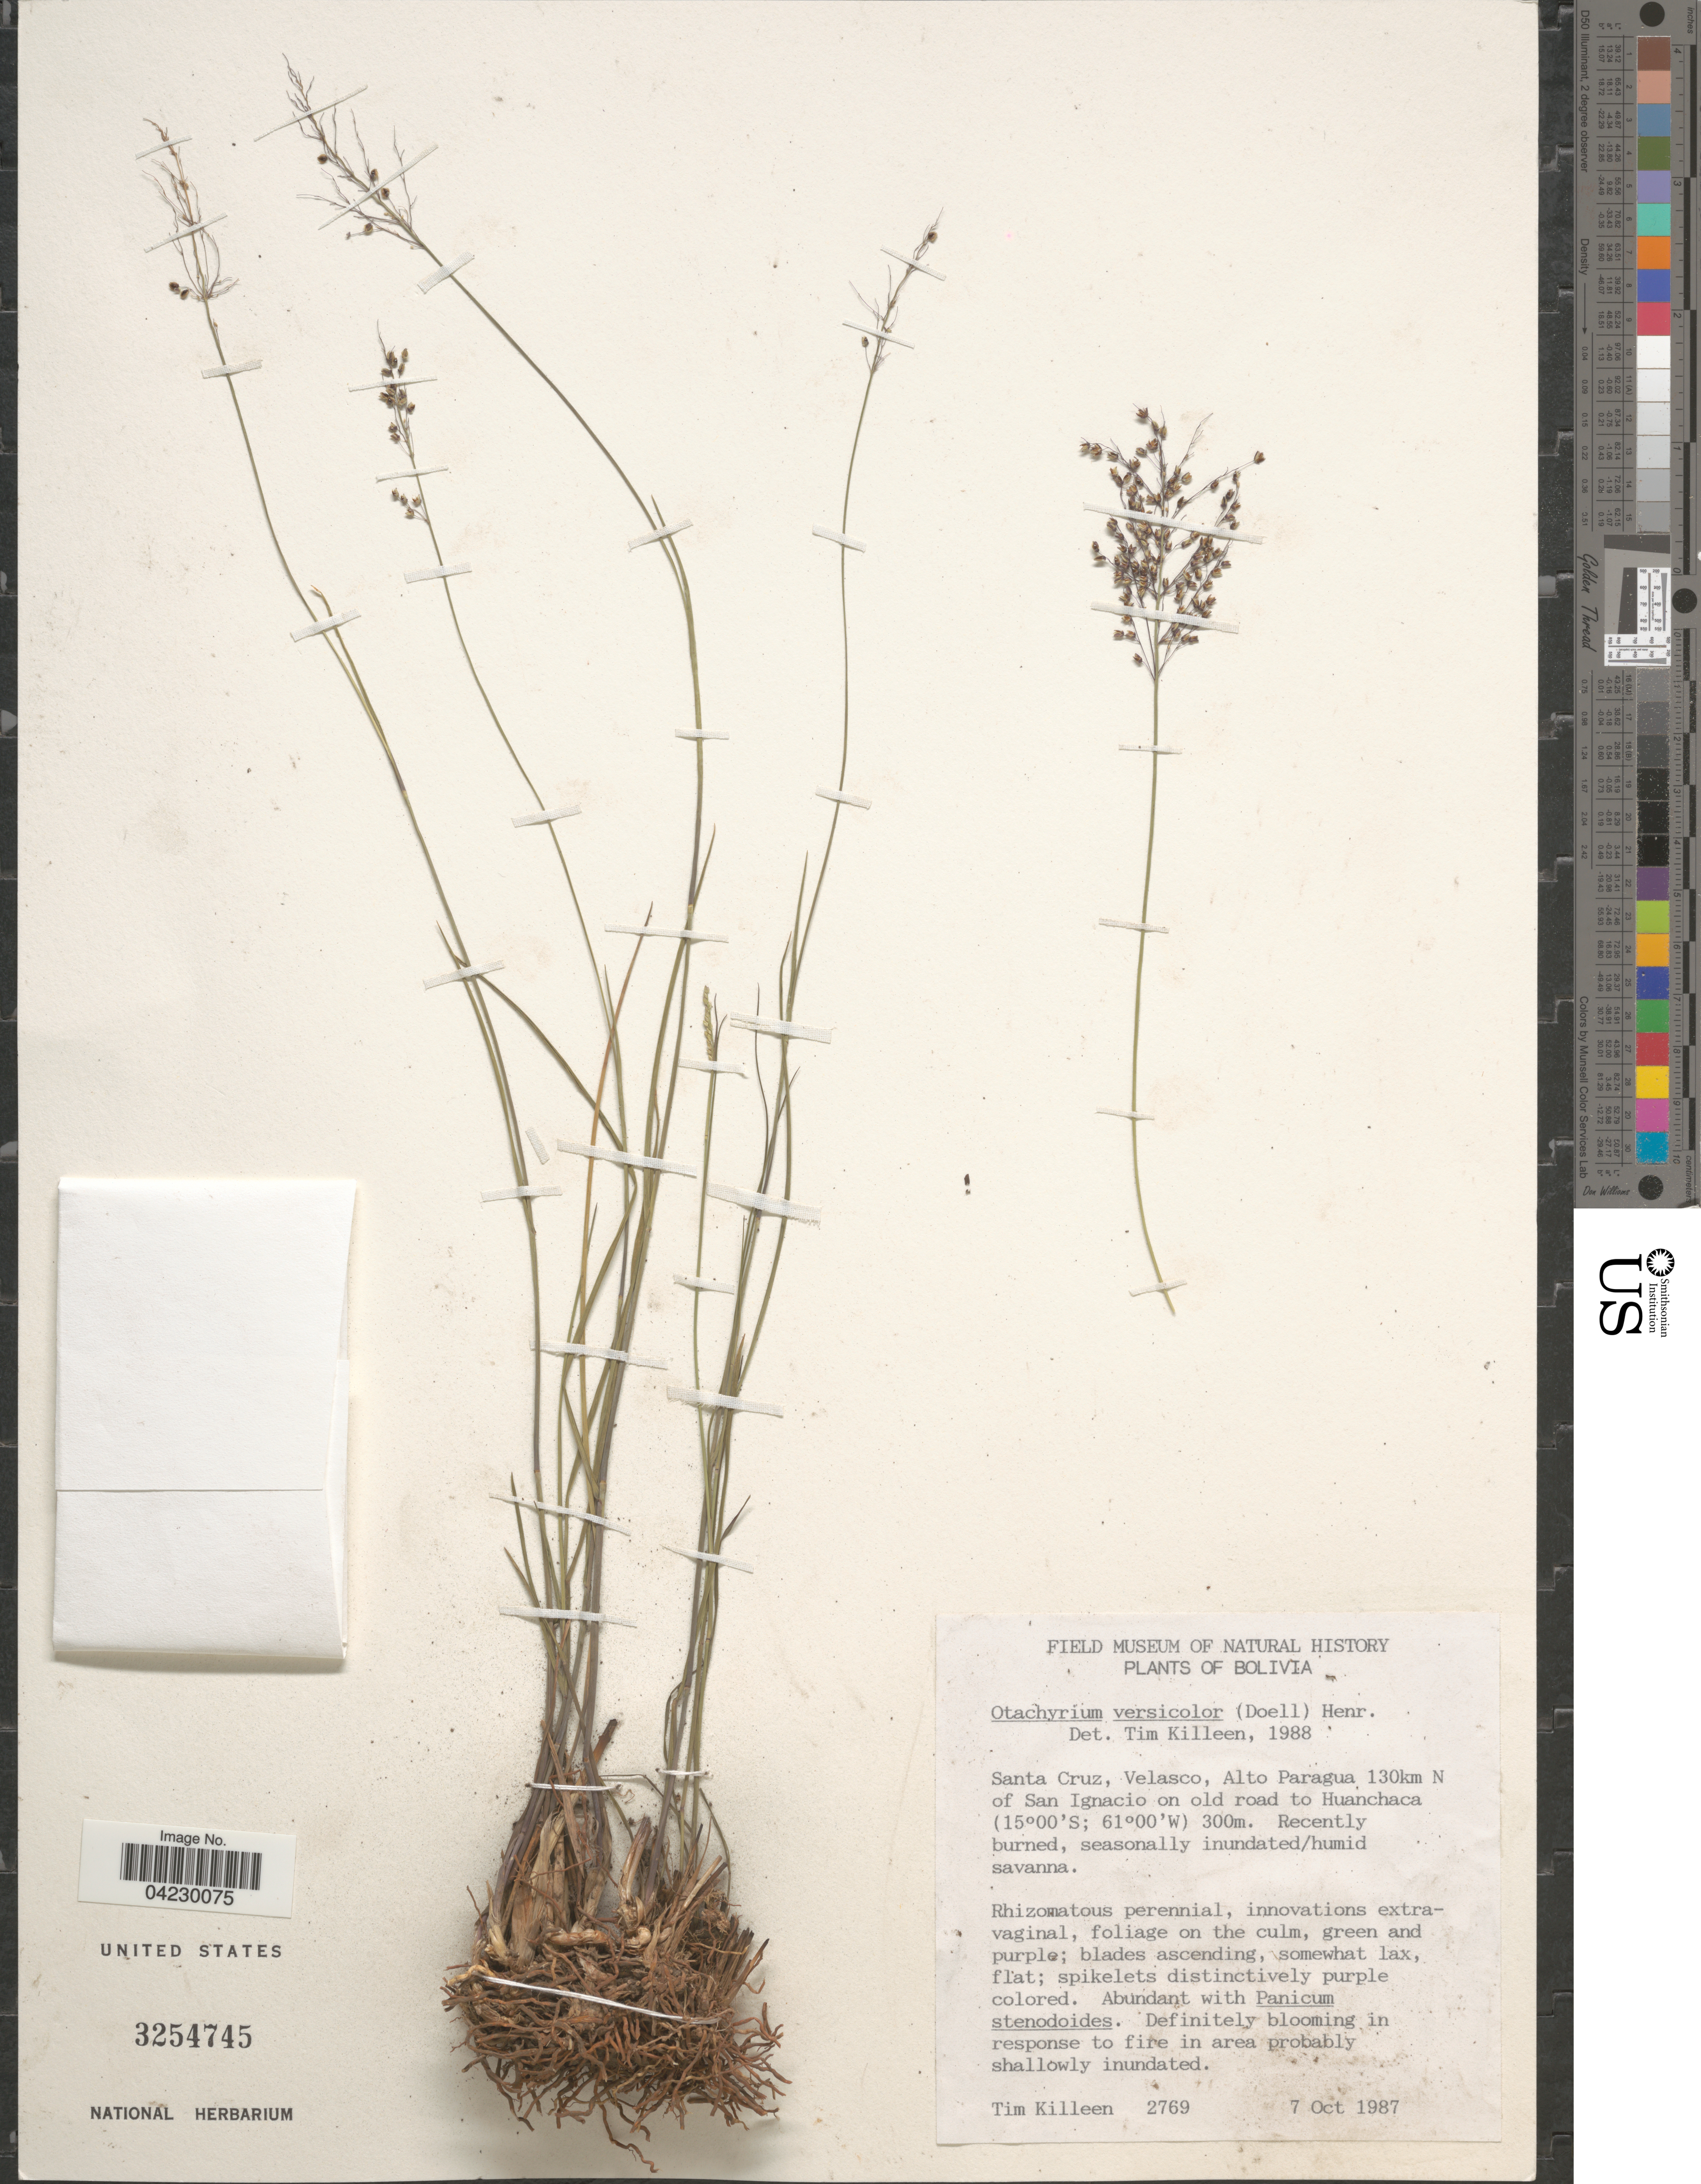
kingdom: Plantae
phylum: Tracheophyta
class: Liliopsida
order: Poales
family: Poaceae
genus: Otachyrium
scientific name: Otachyrium versicolor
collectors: T. J. Killeen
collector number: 2769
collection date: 1987-10-07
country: Bolivia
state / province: Santa Cruz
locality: Velasco, Alto Paragua, 130km N of San Ignacio on old road to Huanchaca.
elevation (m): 300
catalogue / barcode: US 3254745